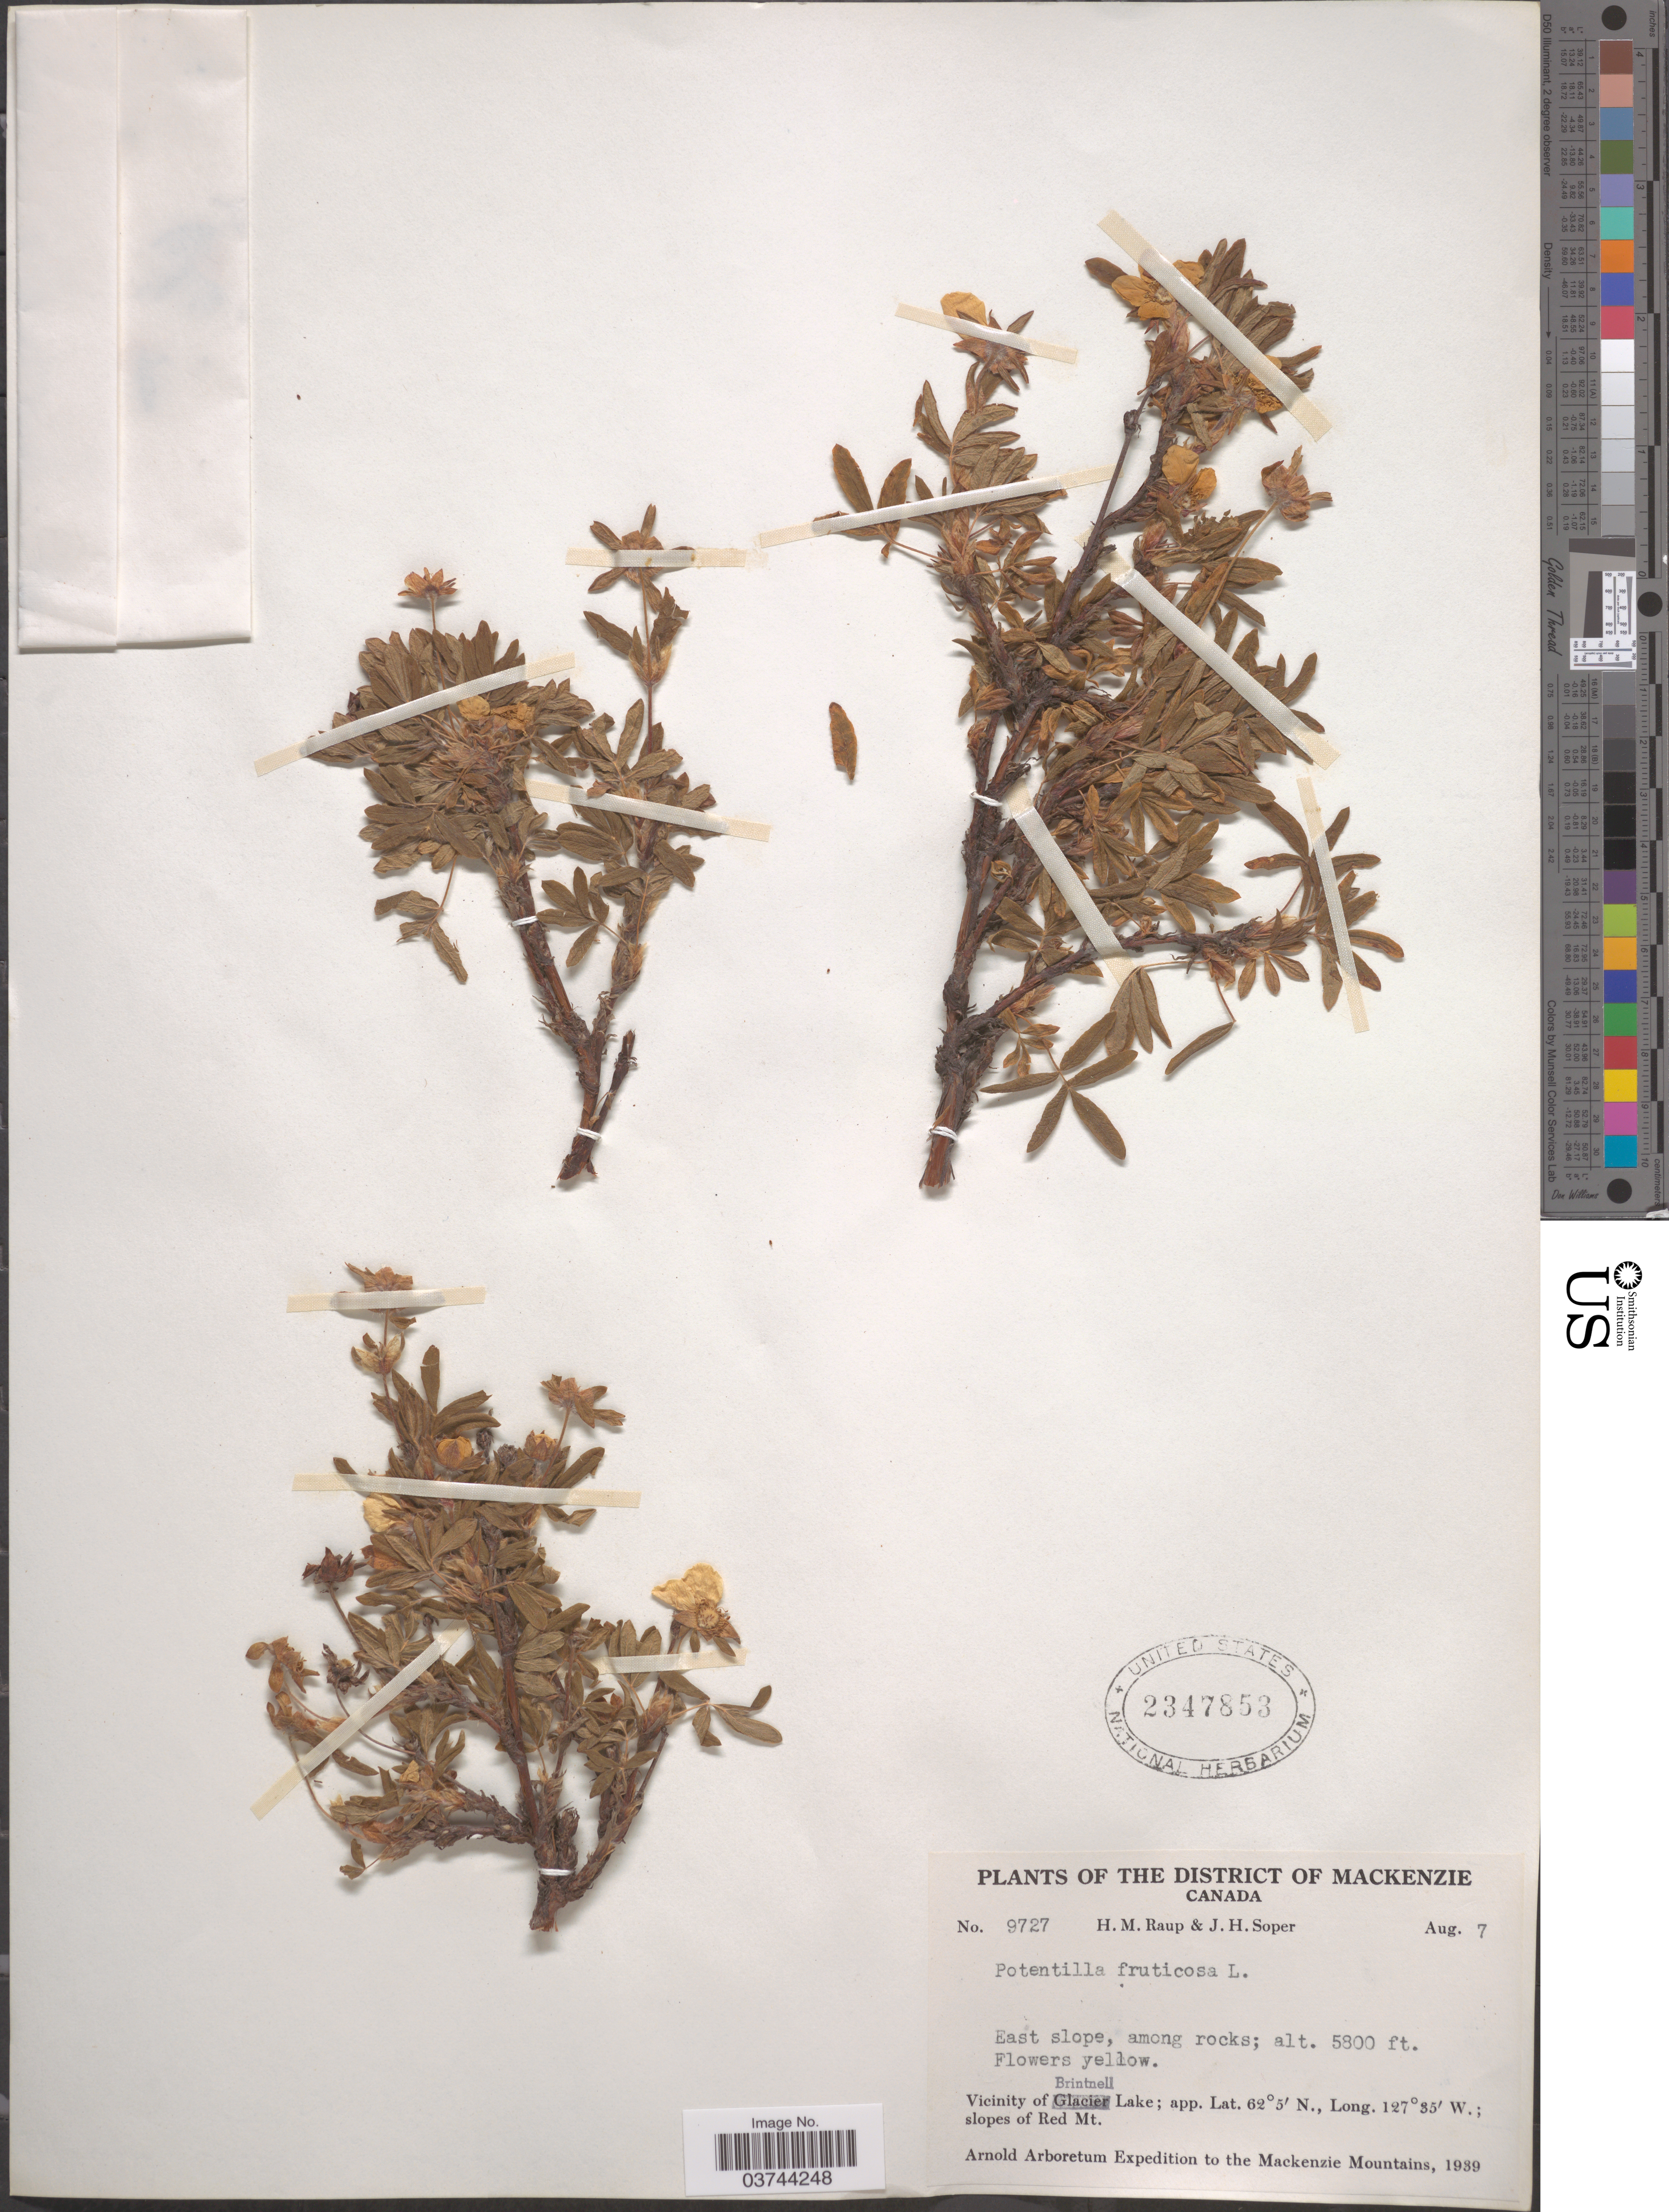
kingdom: Plantae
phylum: Tracheophyta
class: Magnoliopsida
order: Rosales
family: Rosaceae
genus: Dasiphora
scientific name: Dasiphora fruticosa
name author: (L.) Rydb.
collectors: H. Raup & J. H. Soper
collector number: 9727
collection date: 1939-08-07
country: Canada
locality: The District of Mackenzie. Vicinity of Brintnell Lake. Slopes of Red Mt. The Mackenzie Mountains.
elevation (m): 1768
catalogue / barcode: US 2347853